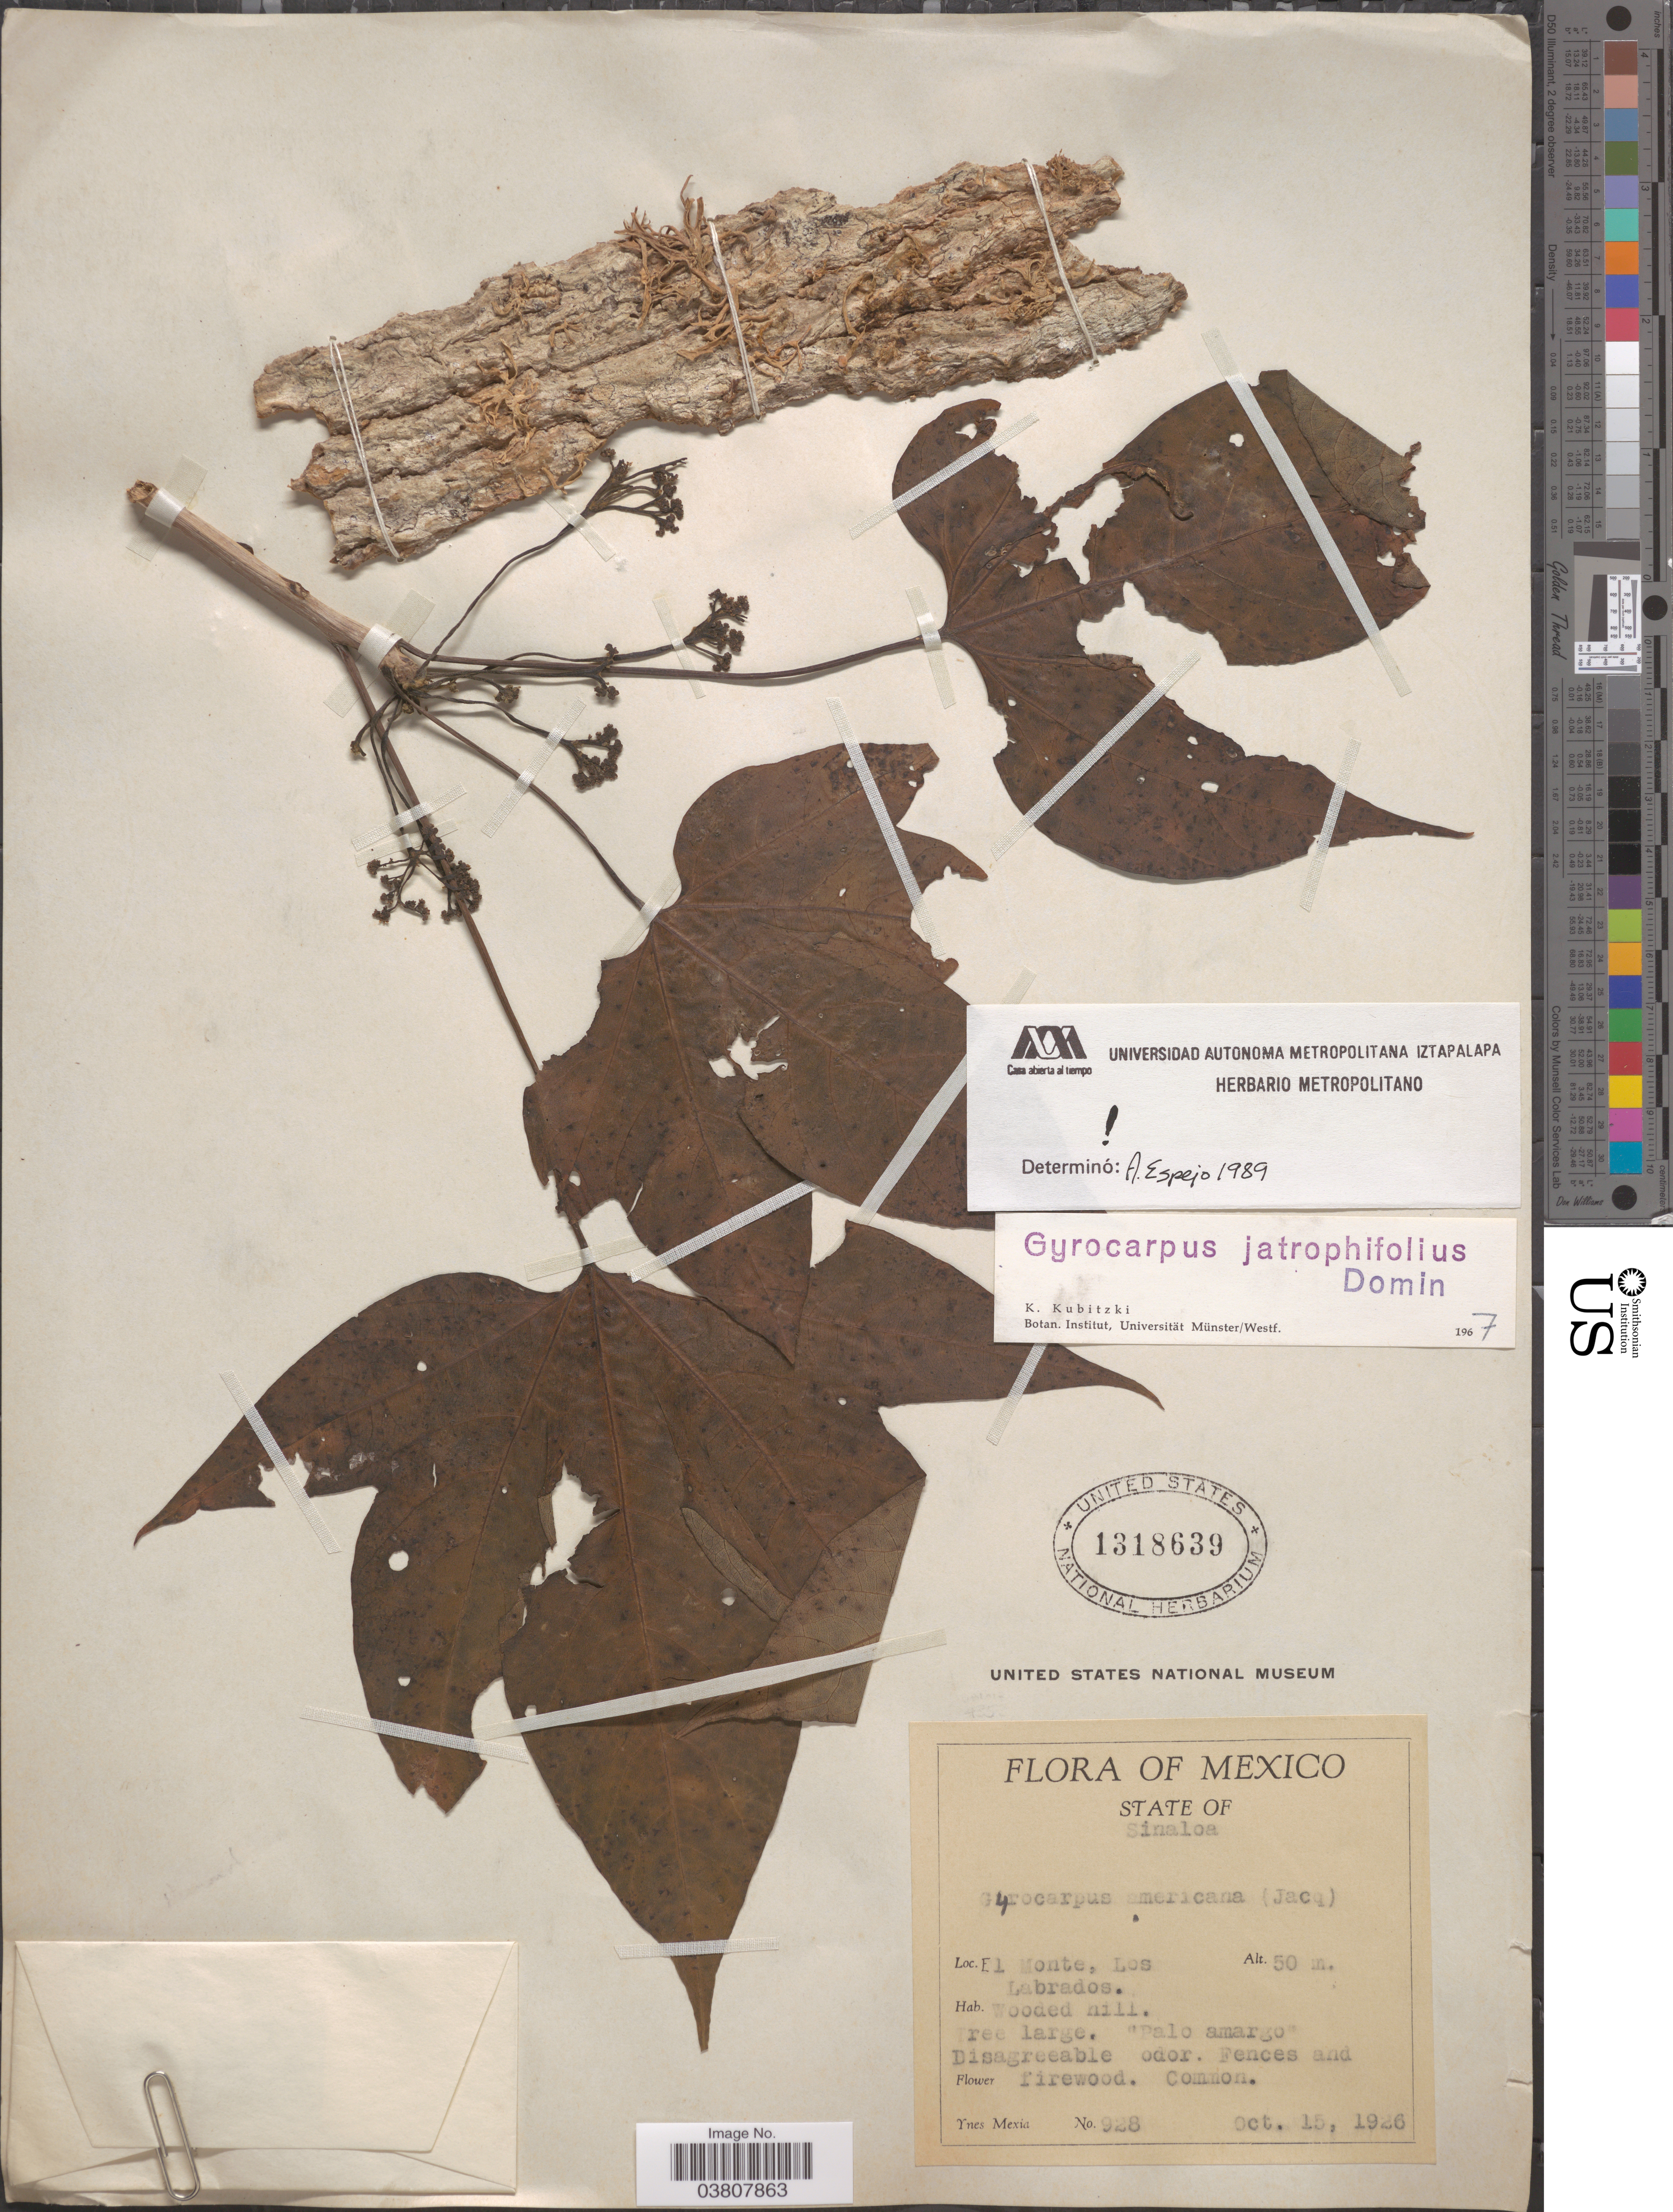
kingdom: Plantae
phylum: Tracheophyta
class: Magnoliopsida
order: Laurales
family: Hernandiaceae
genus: Gyrocarpus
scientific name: Gyrocarpus jatrophifolius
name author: Domin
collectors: Y. Mexia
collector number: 928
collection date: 1926-10-15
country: Mexico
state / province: Sinaloa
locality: El Monte, Los Labrados.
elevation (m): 50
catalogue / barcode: US 1318639